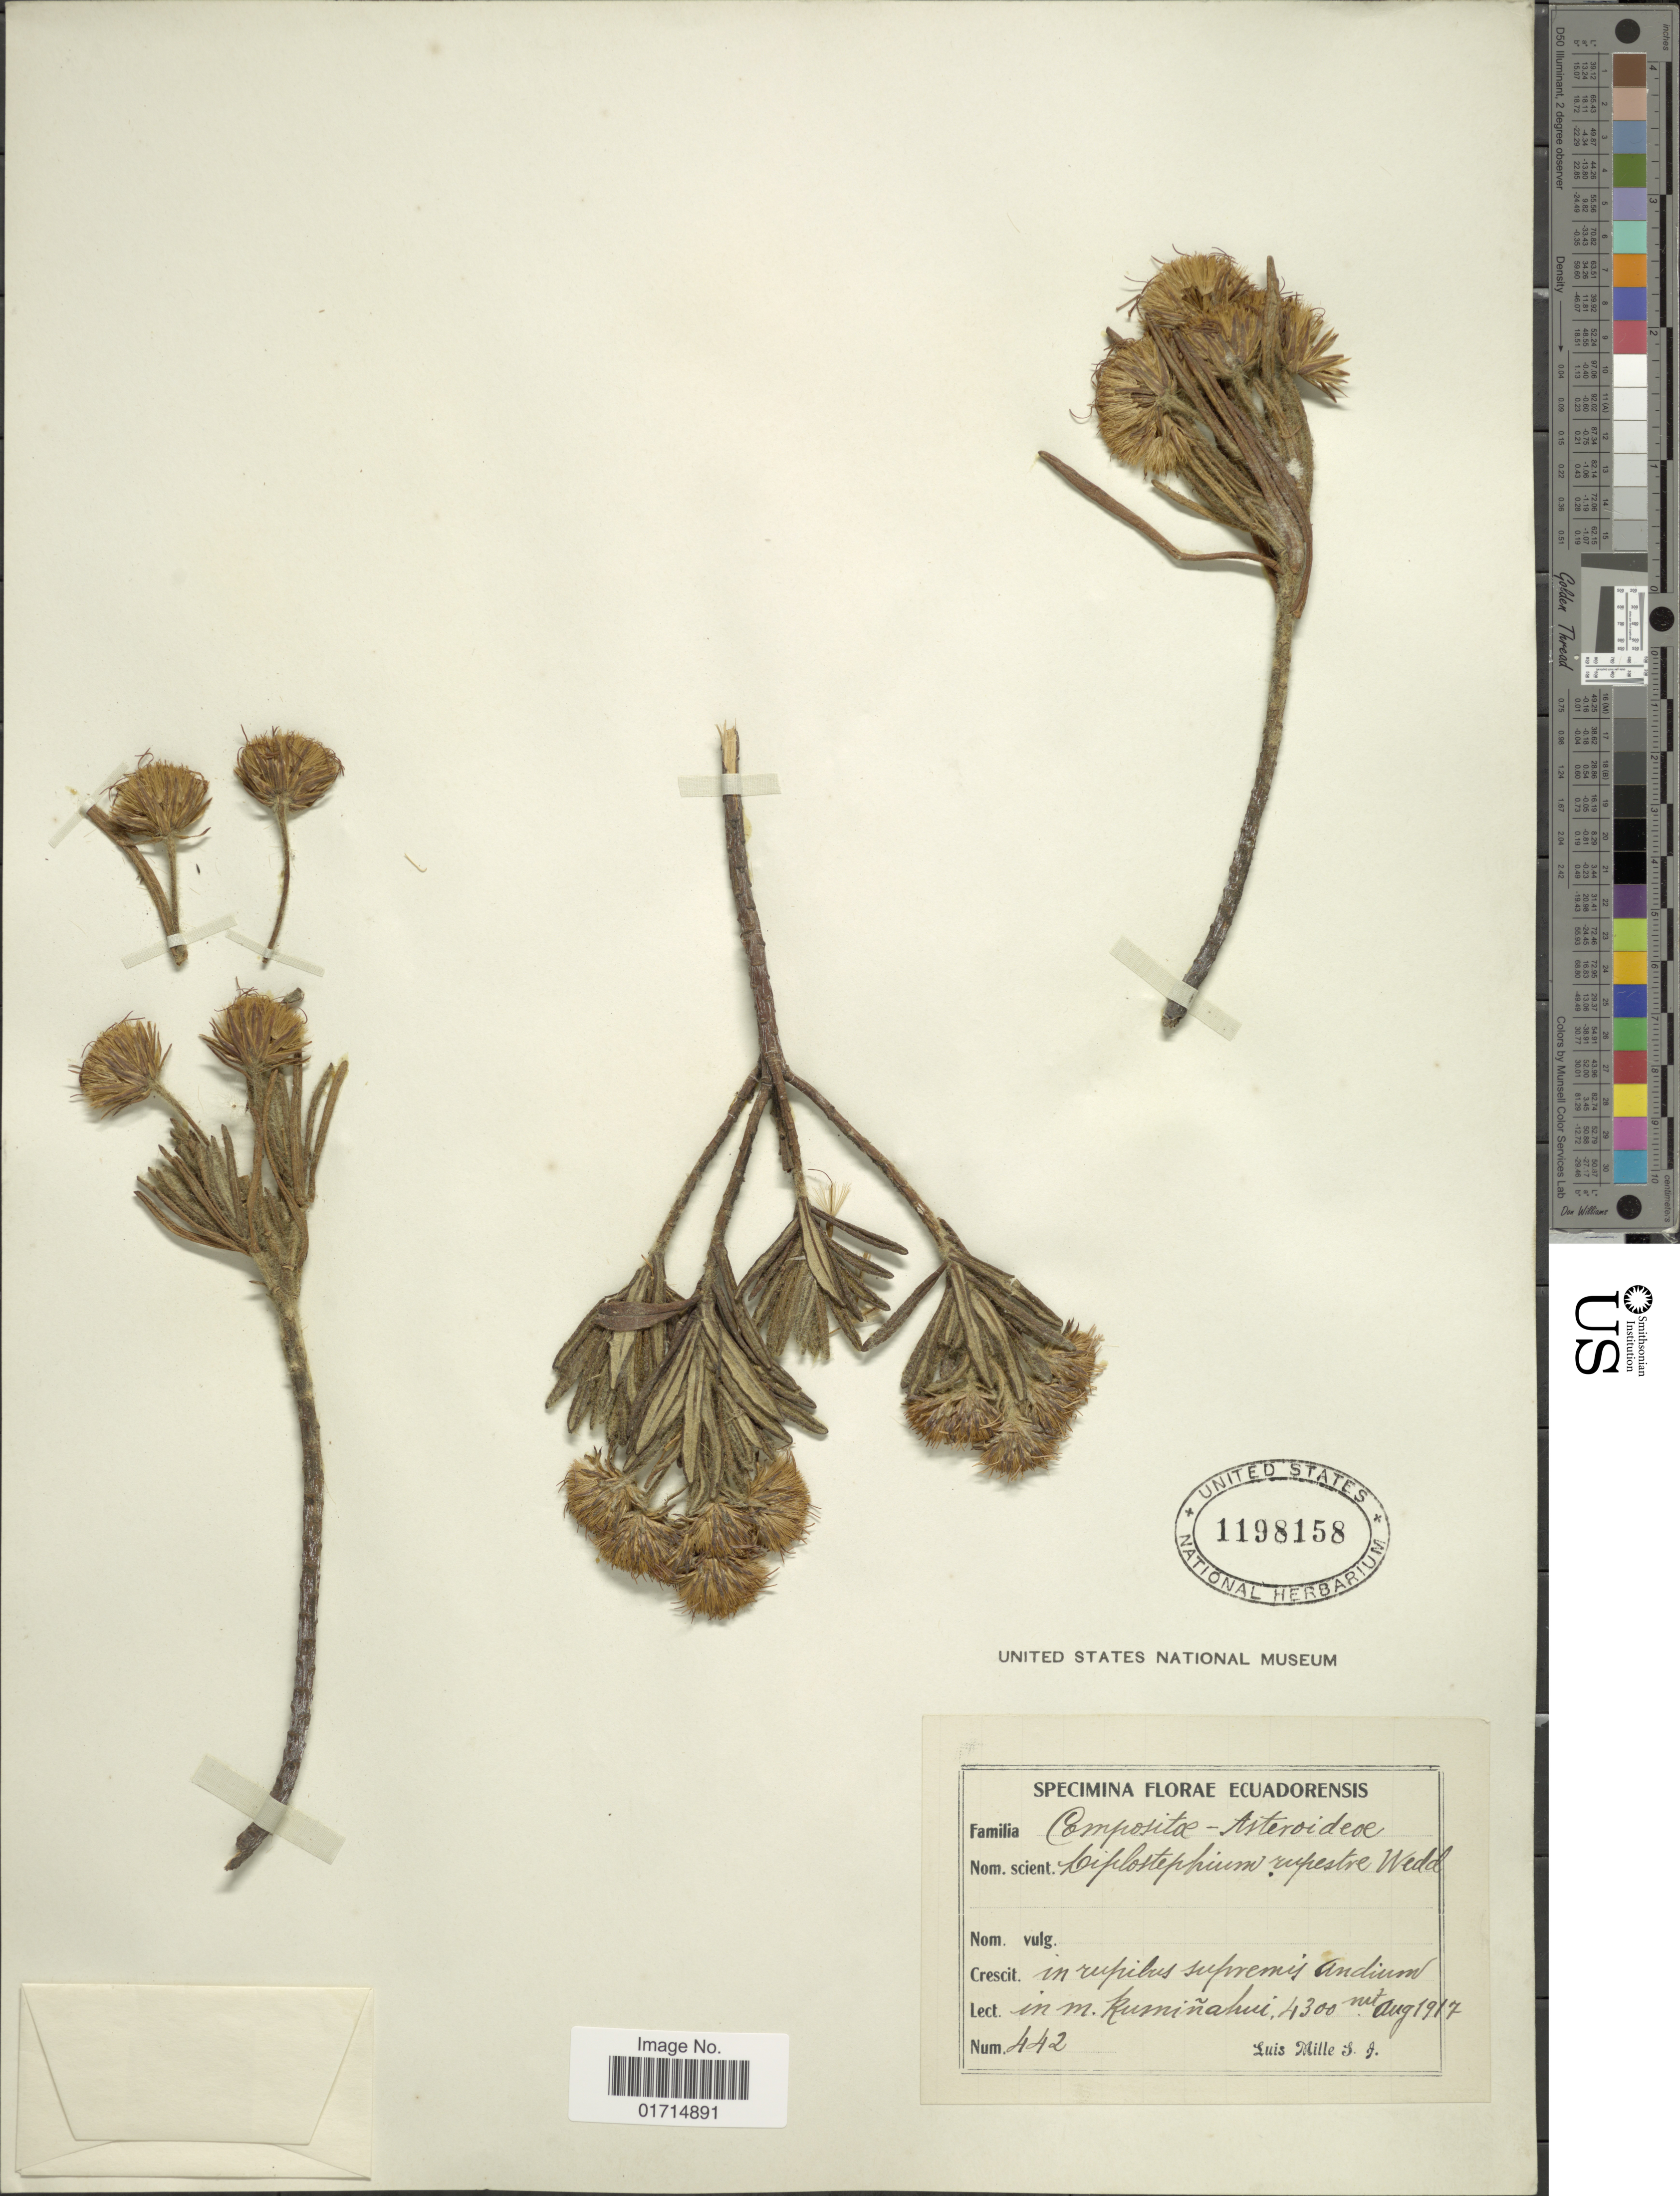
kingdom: Plantae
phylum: Tracheophyta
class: Magnoliopsida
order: Asterales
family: Asteraceae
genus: Diplostephium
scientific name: Diplostephium rupestre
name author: (Kunth) Wedd.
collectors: L. Mille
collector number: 442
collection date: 1917-08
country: Ecuador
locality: In rupibus supremis Andium. in m. Ruminahui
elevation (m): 4300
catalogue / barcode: US 1198158